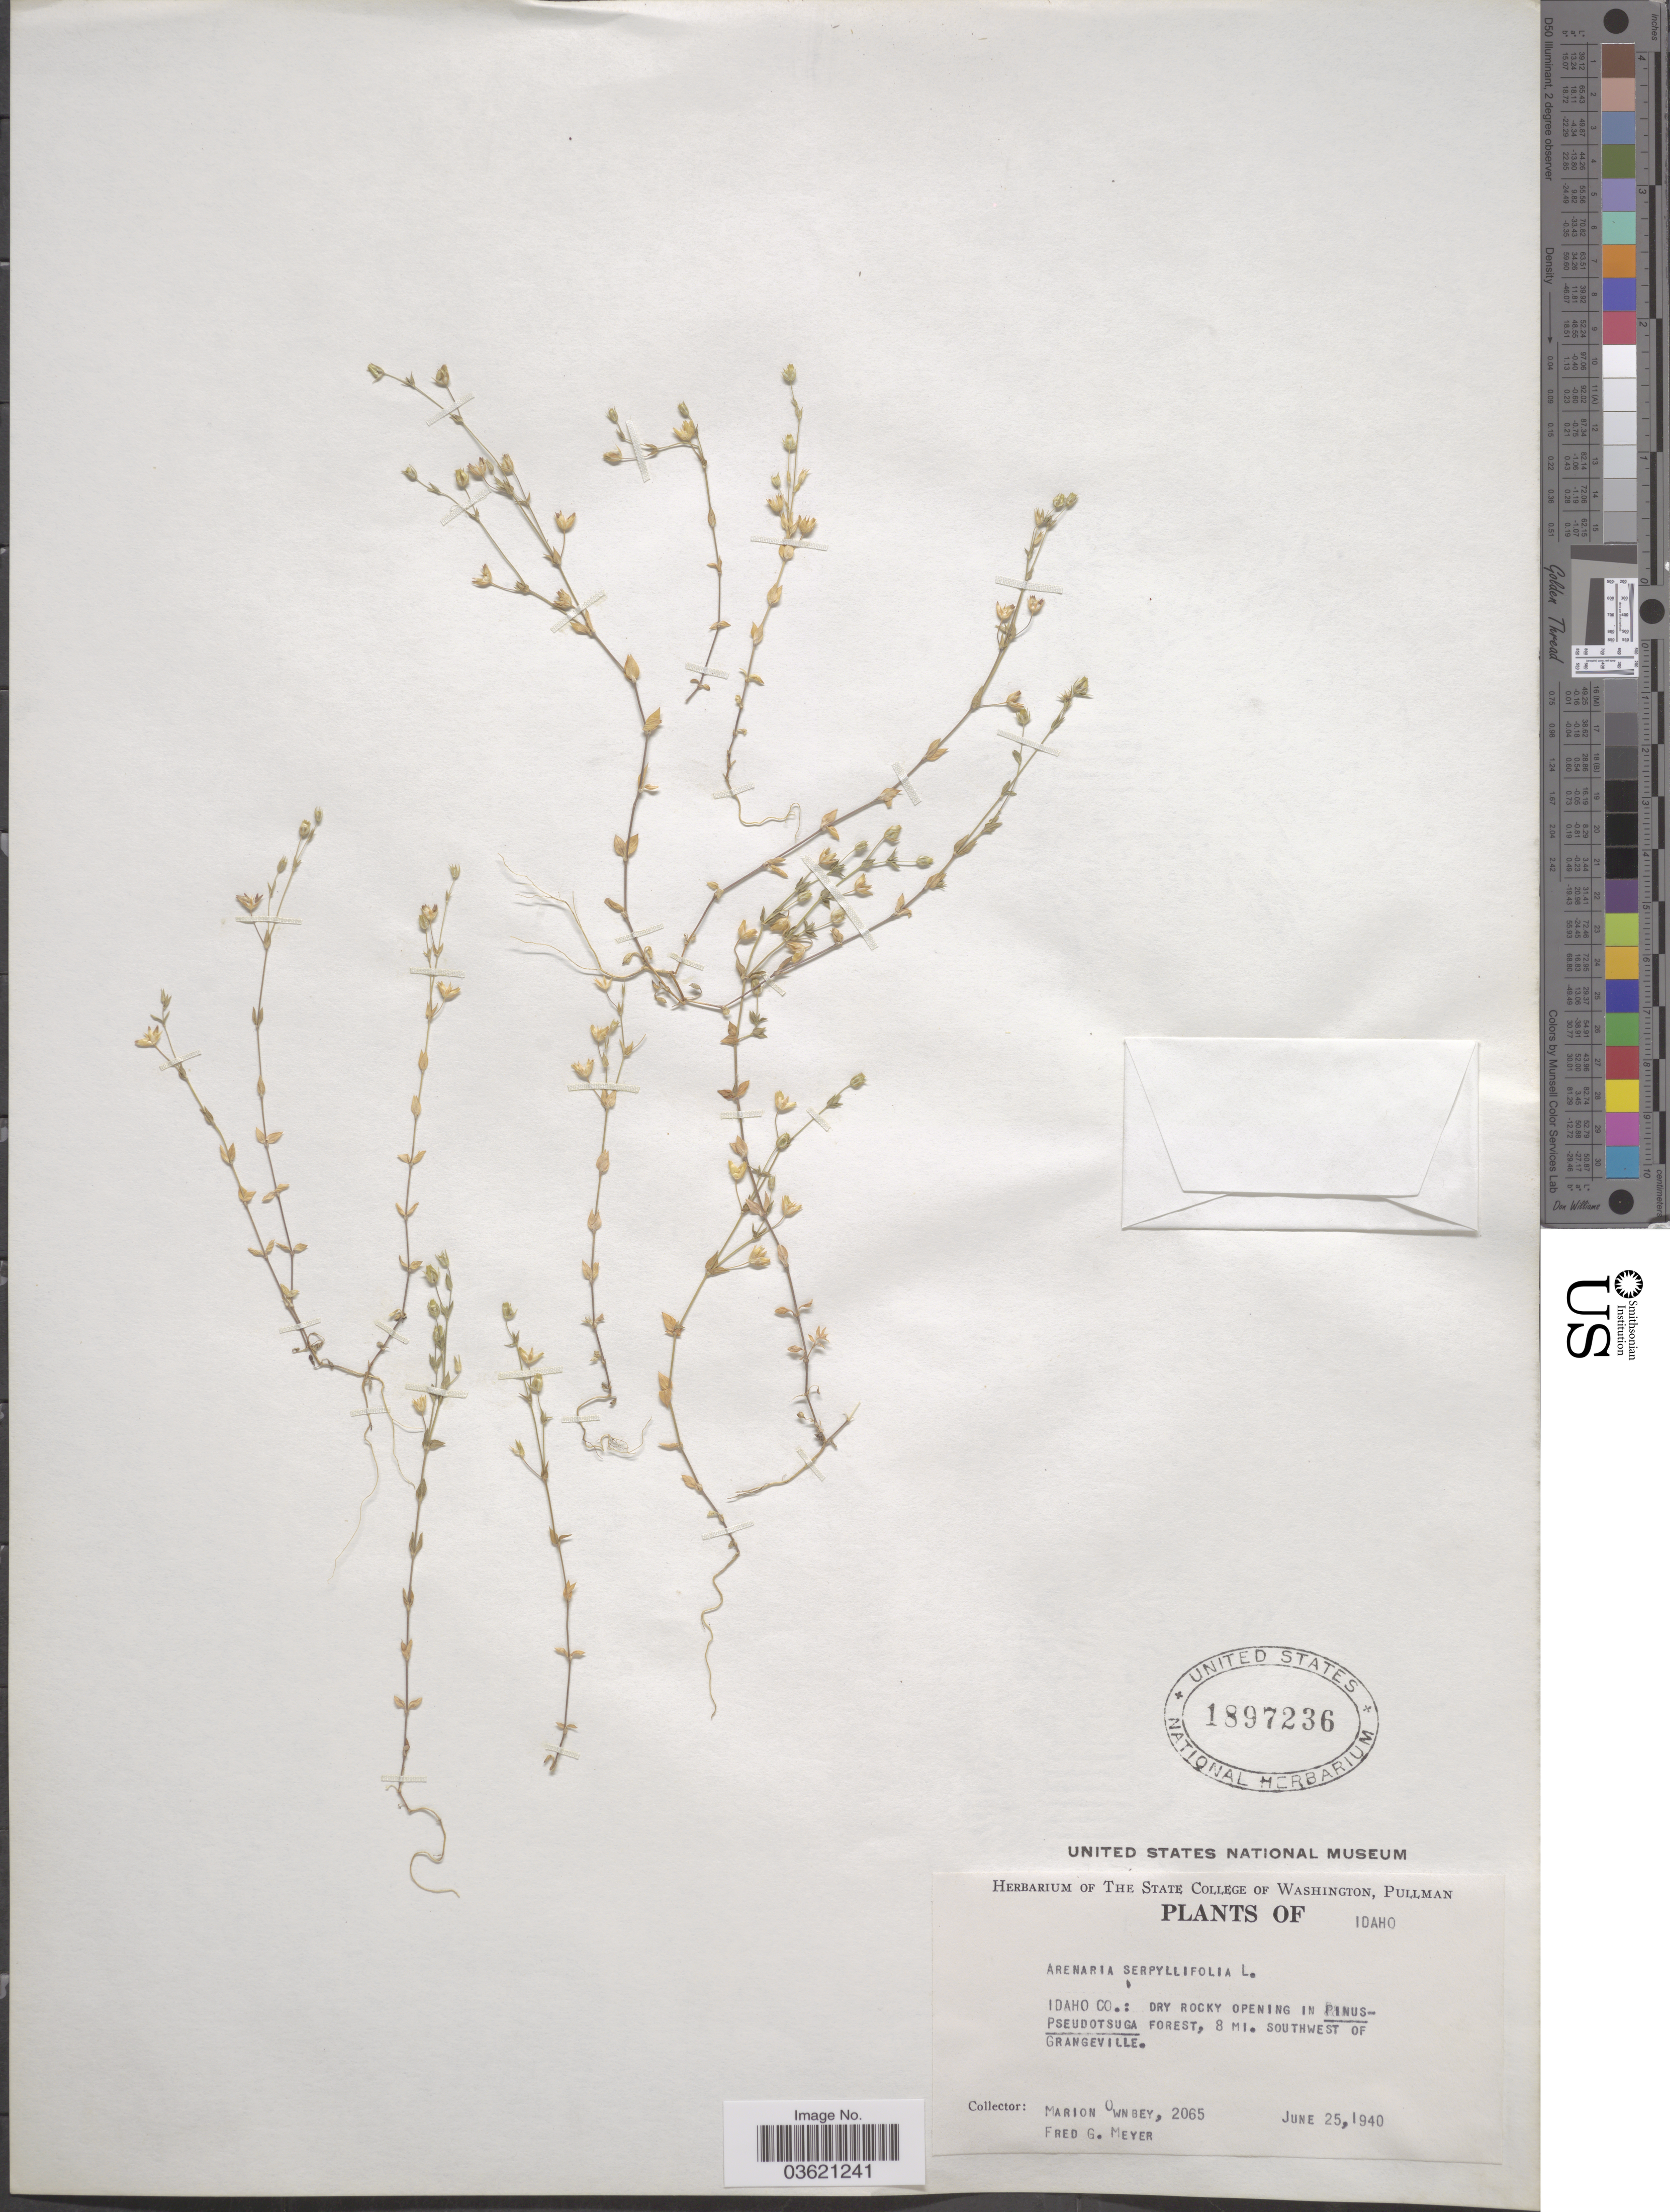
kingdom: Plantae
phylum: Tracheophyta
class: Magnoliopsida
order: Caryophyllales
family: Caryophyllaceae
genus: Arenaria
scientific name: Arenaria serpyllifolia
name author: L.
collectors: M. Ownbey & F. Meyer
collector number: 2065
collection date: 1940-06-25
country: United States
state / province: Idaho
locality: Idaho Co.: 8 mi. southwest of Grangeville.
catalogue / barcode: US 1897236